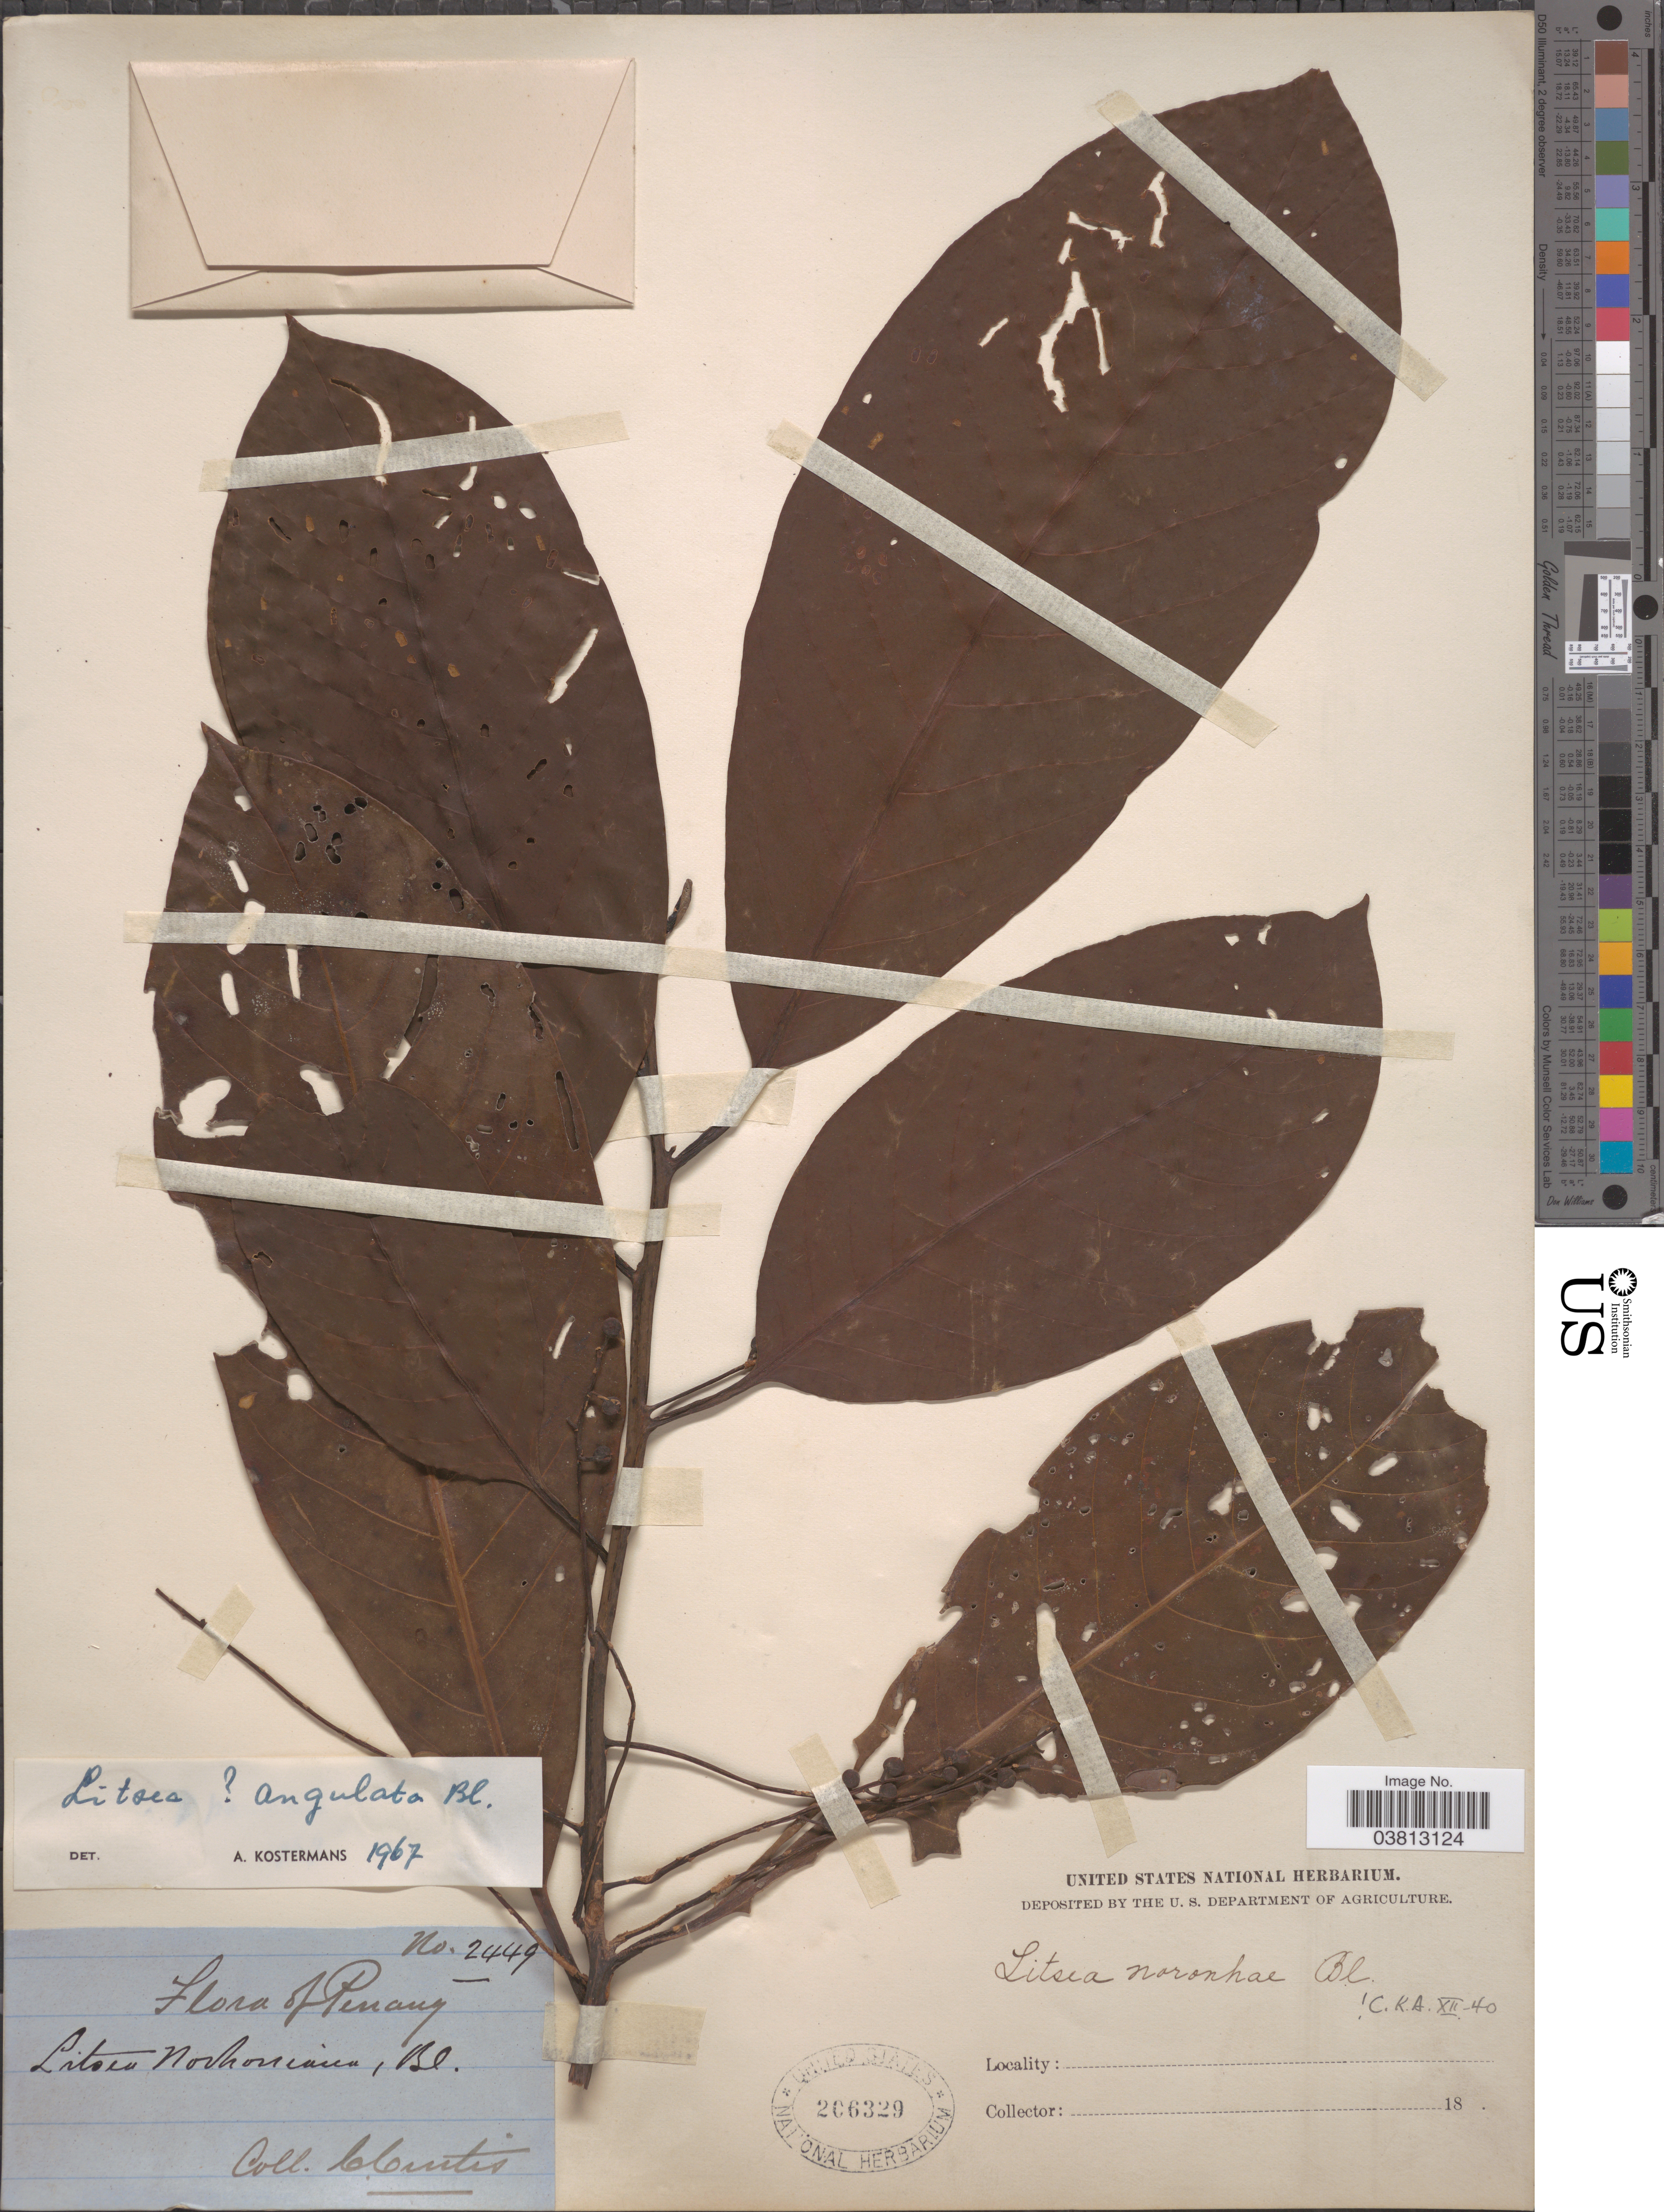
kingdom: Plantae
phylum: Tracheophyta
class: Magnoliopsida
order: Laurales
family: Lauraceae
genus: Litsea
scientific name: Litsea angulata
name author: Blume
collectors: C. Curtis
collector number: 2449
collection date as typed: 18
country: Malaysia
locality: Penang.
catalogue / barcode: US 206329